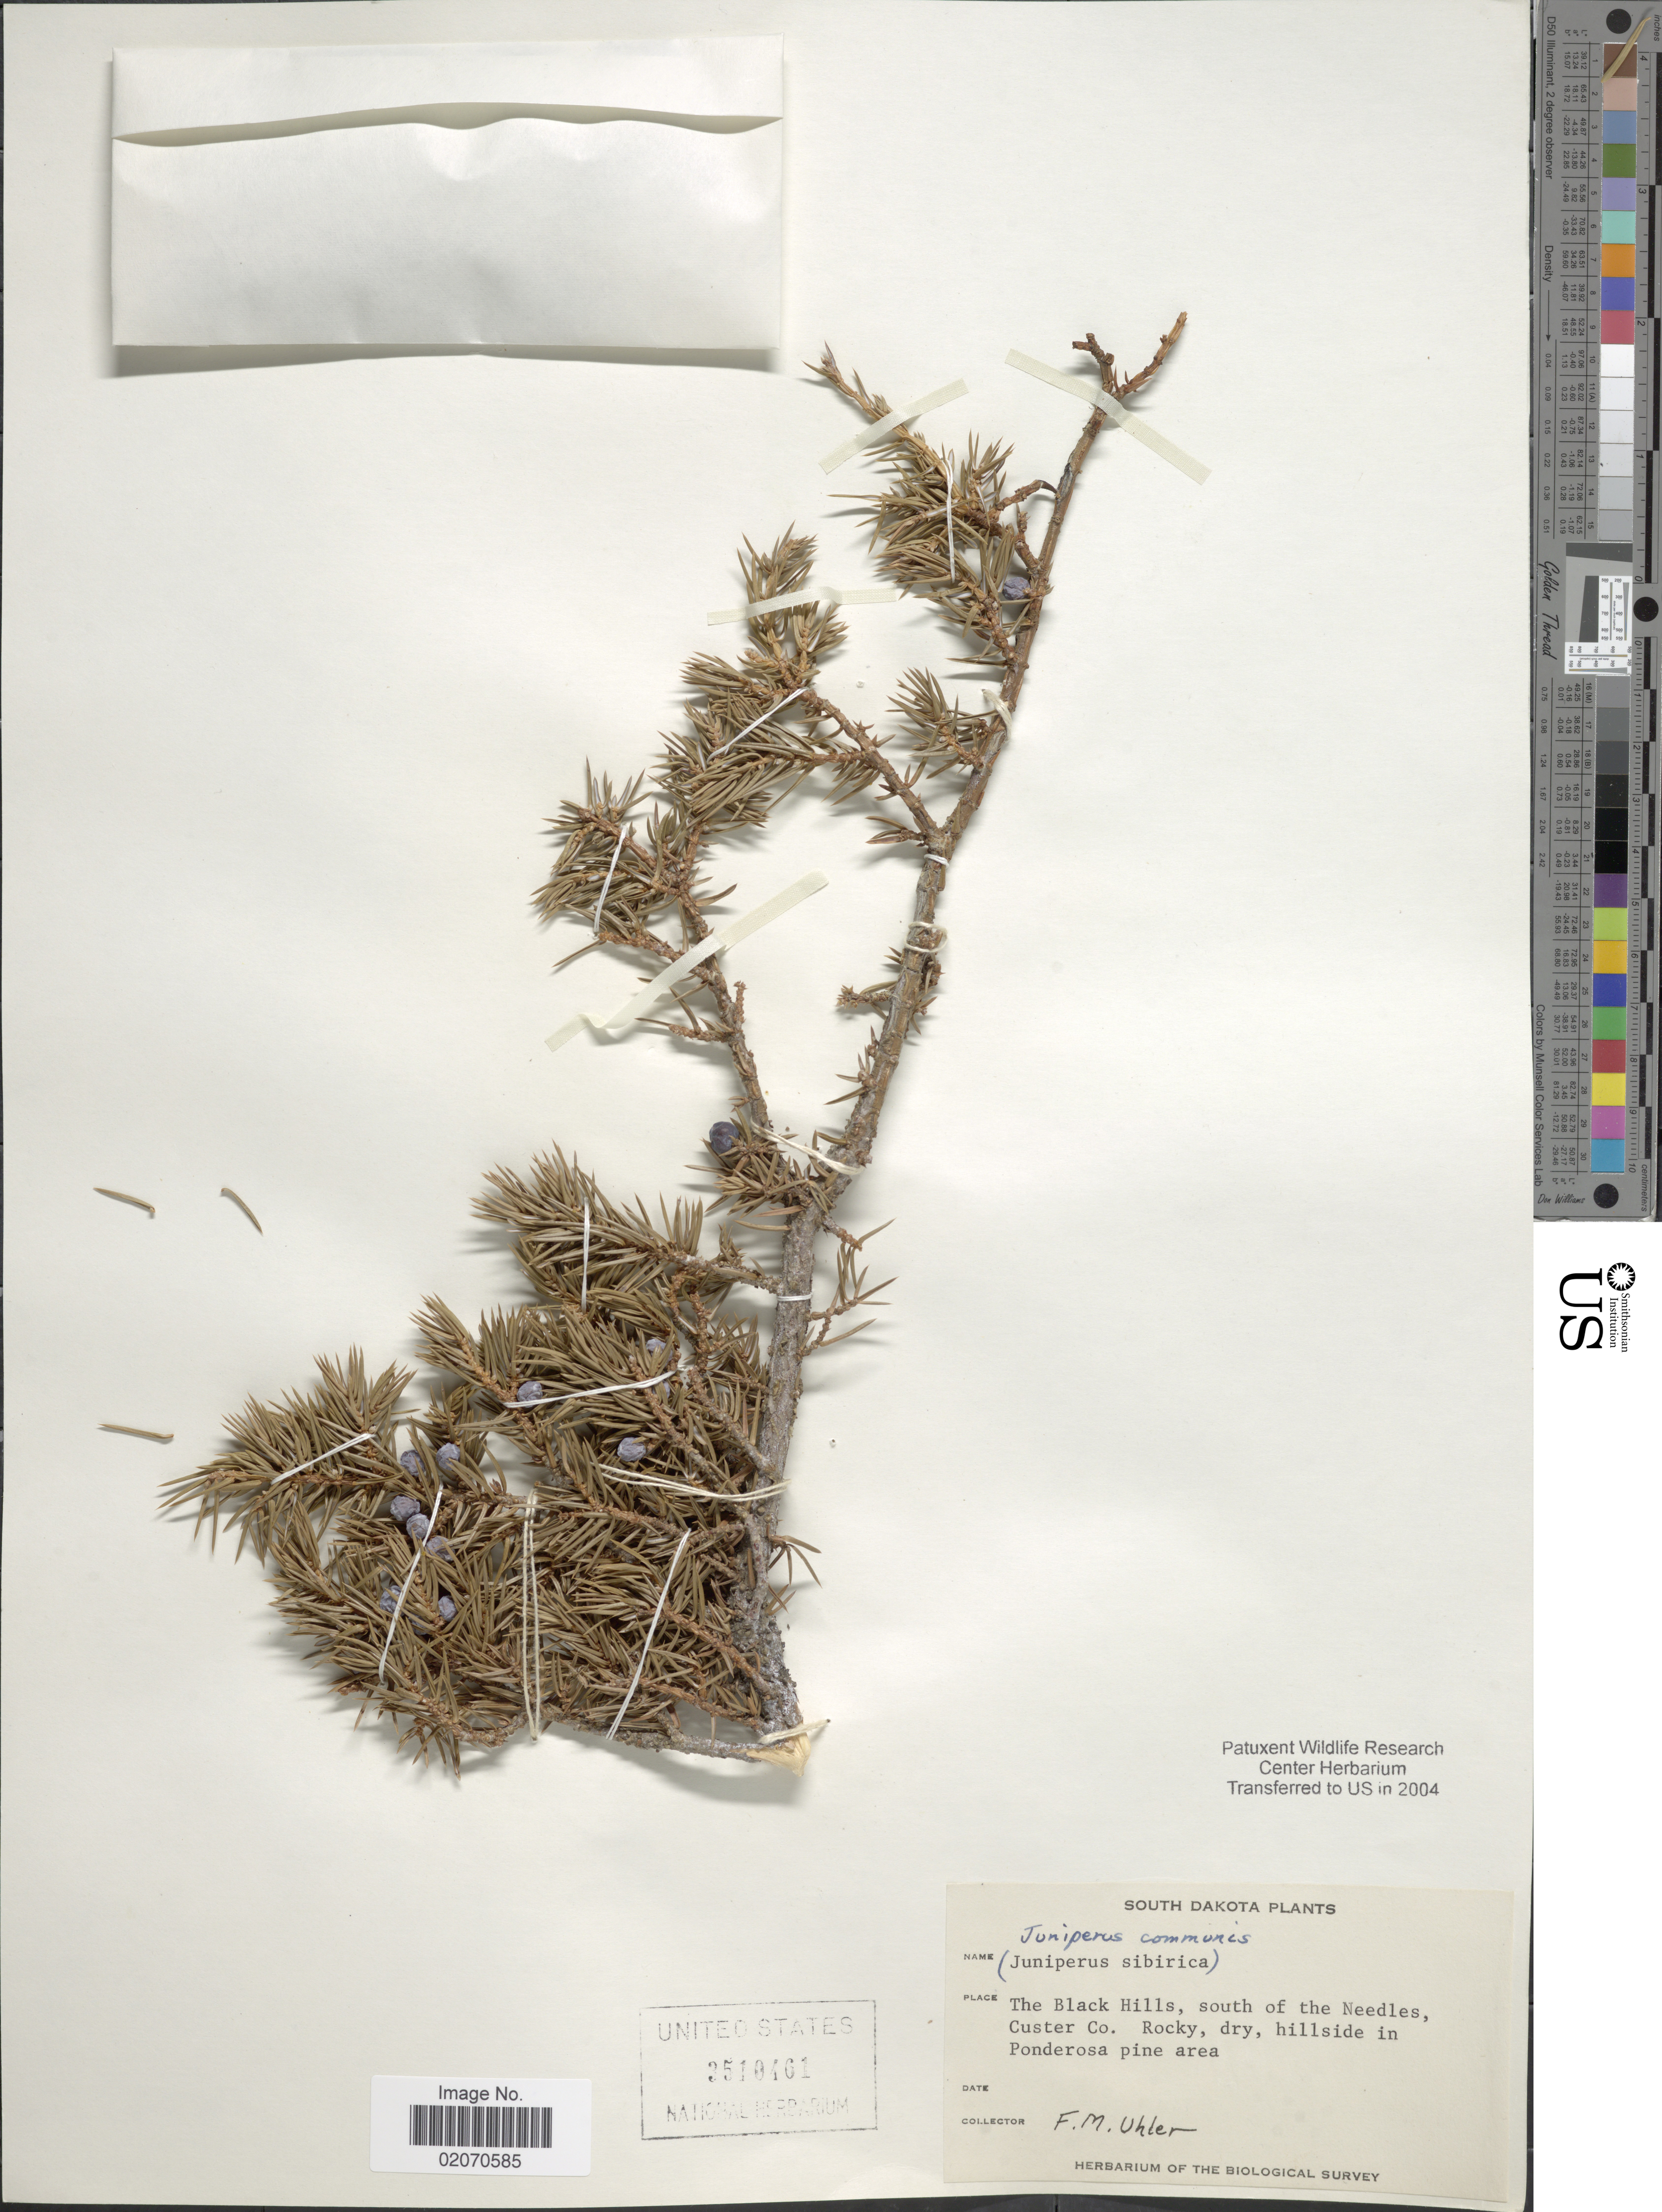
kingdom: Plantae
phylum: Tracheophyta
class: Pinopsida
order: Pinales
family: Cupressaceae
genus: Juniperus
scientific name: Juniperus communis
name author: L.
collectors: F. M. Uhler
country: United States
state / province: South Dakota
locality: The Black Hills, south of the Needles, Custer Co.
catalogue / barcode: US 3510461